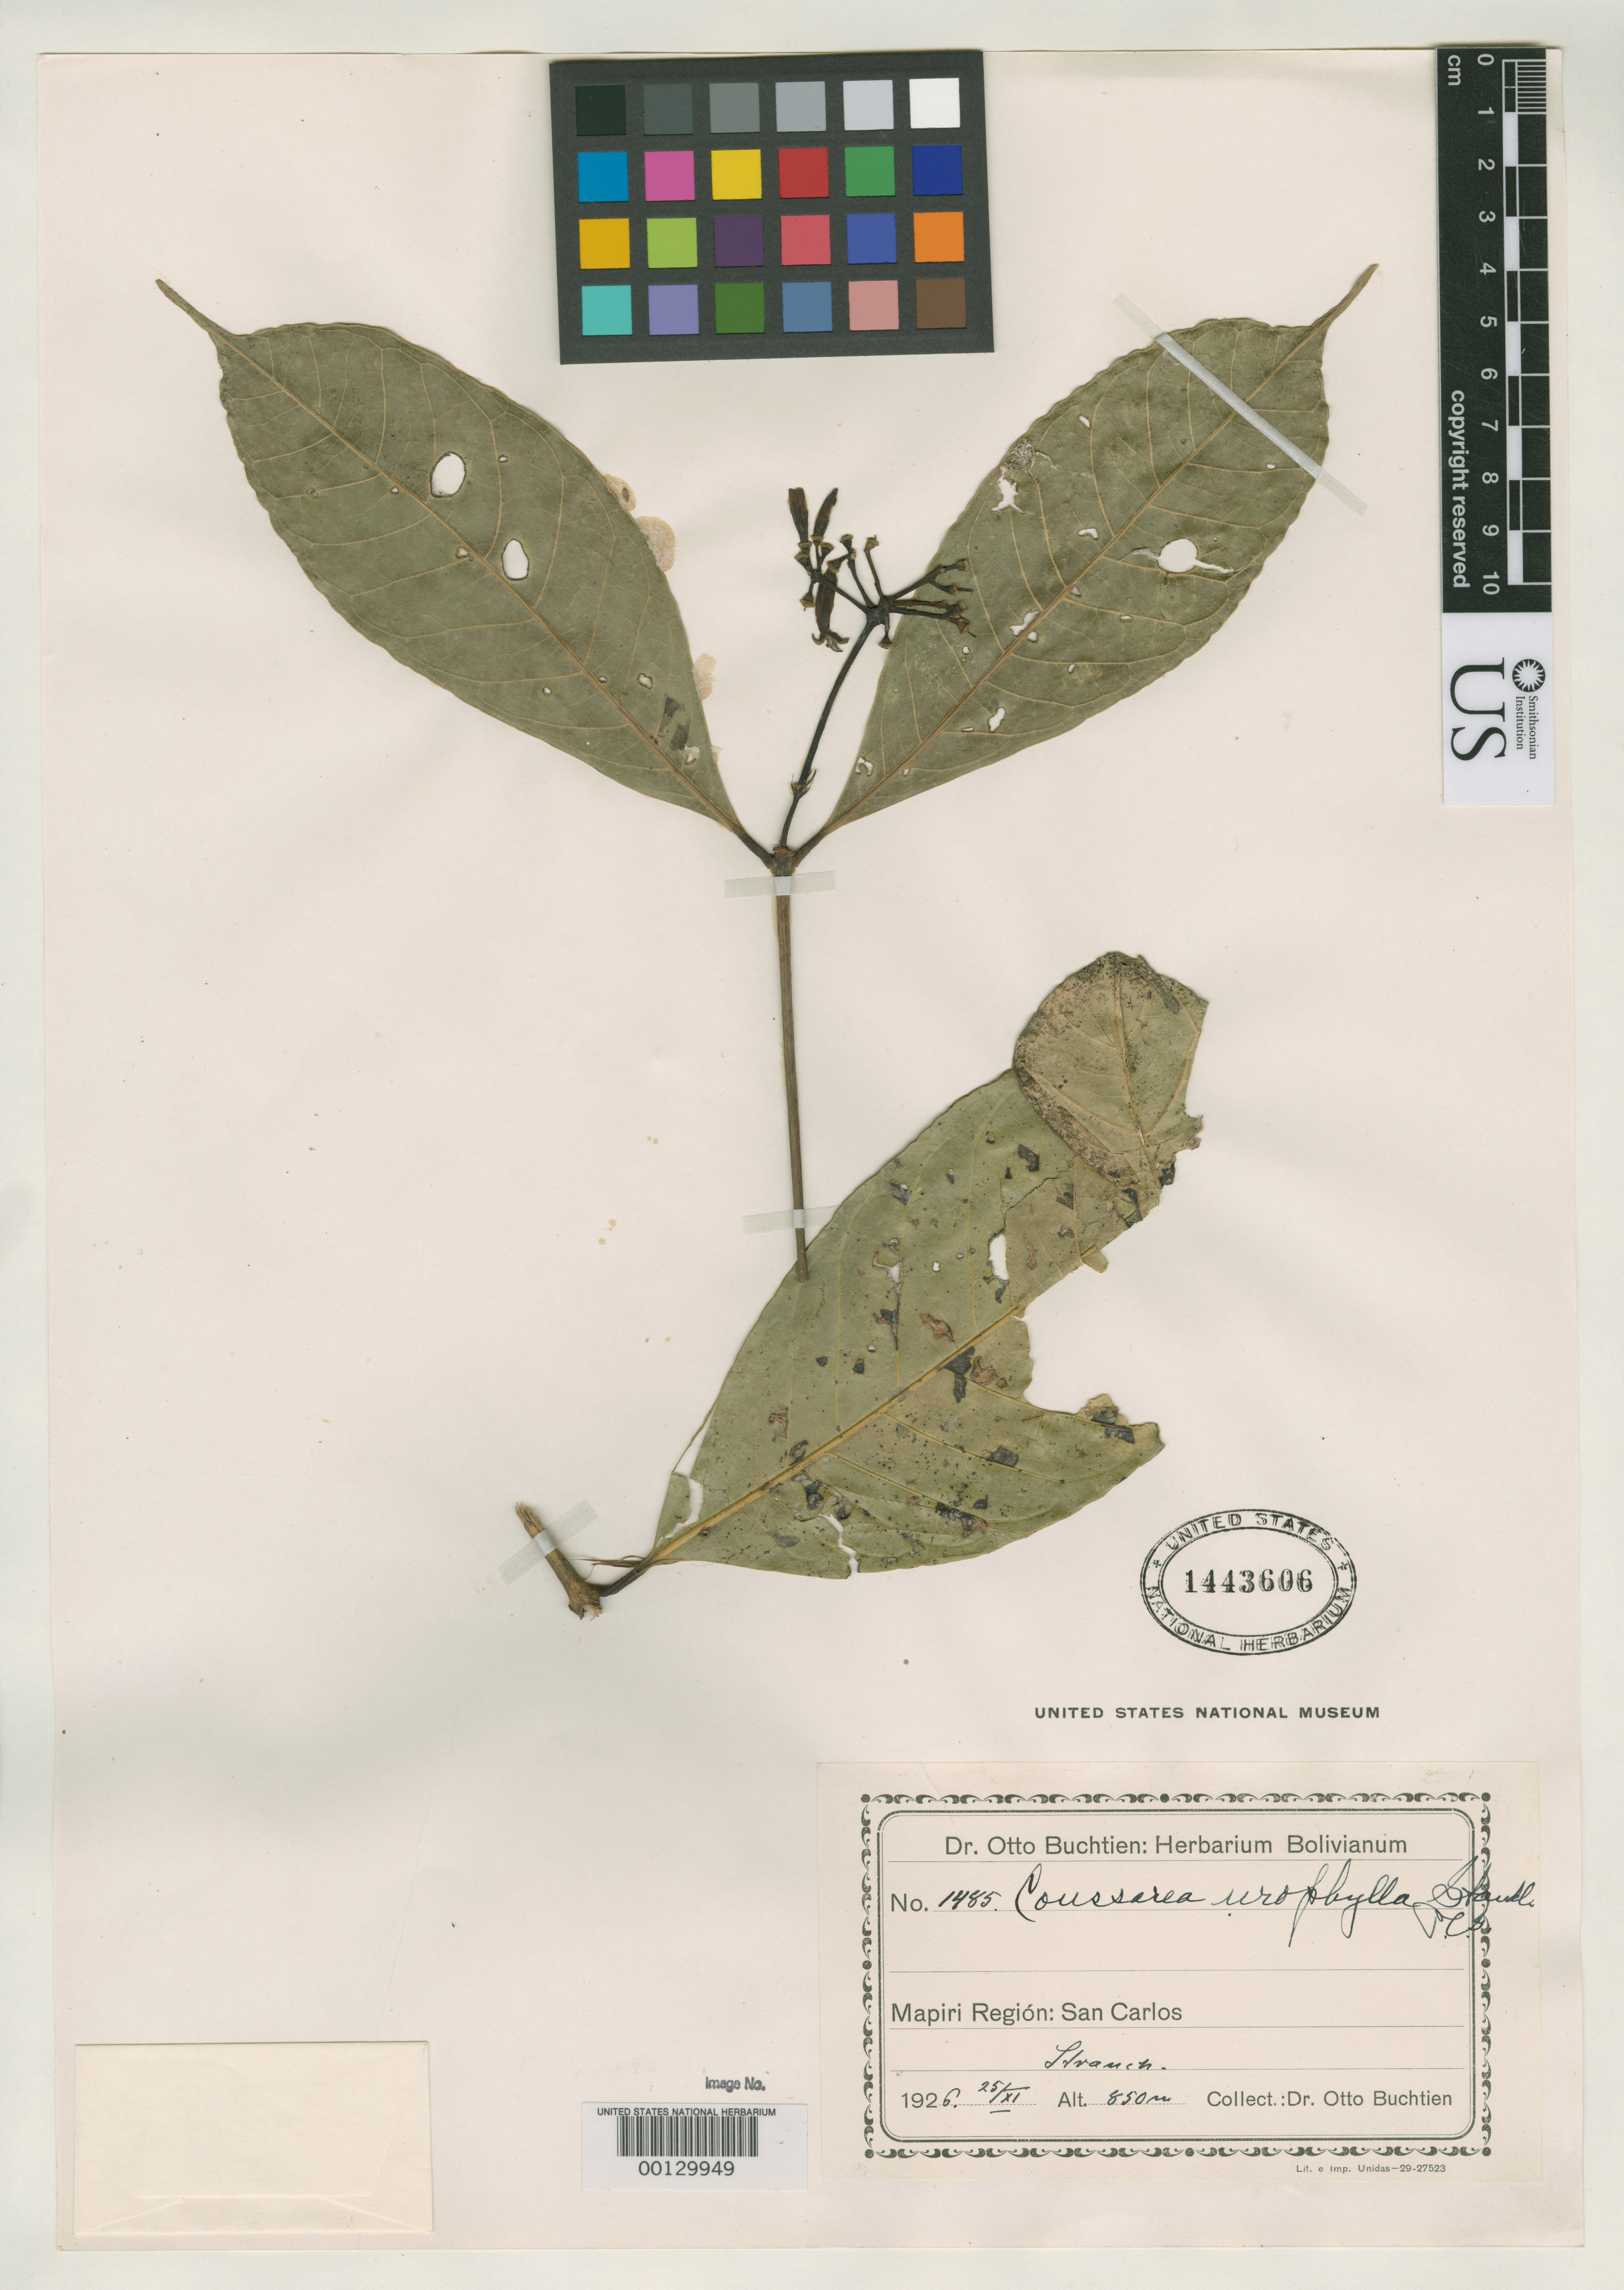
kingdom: Plantae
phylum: Tracheophyta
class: Magnoliopsida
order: Gentianales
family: Rubiaceae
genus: Coussarea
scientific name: Coussarea urophylla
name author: Standl.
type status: Isotype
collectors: O. Buchtien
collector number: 1485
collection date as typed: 25 Nov 1926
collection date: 1926-11-25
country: Bolivia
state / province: La Paz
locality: Region of Mapiri, San Carlos.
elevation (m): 850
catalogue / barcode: US 1443606